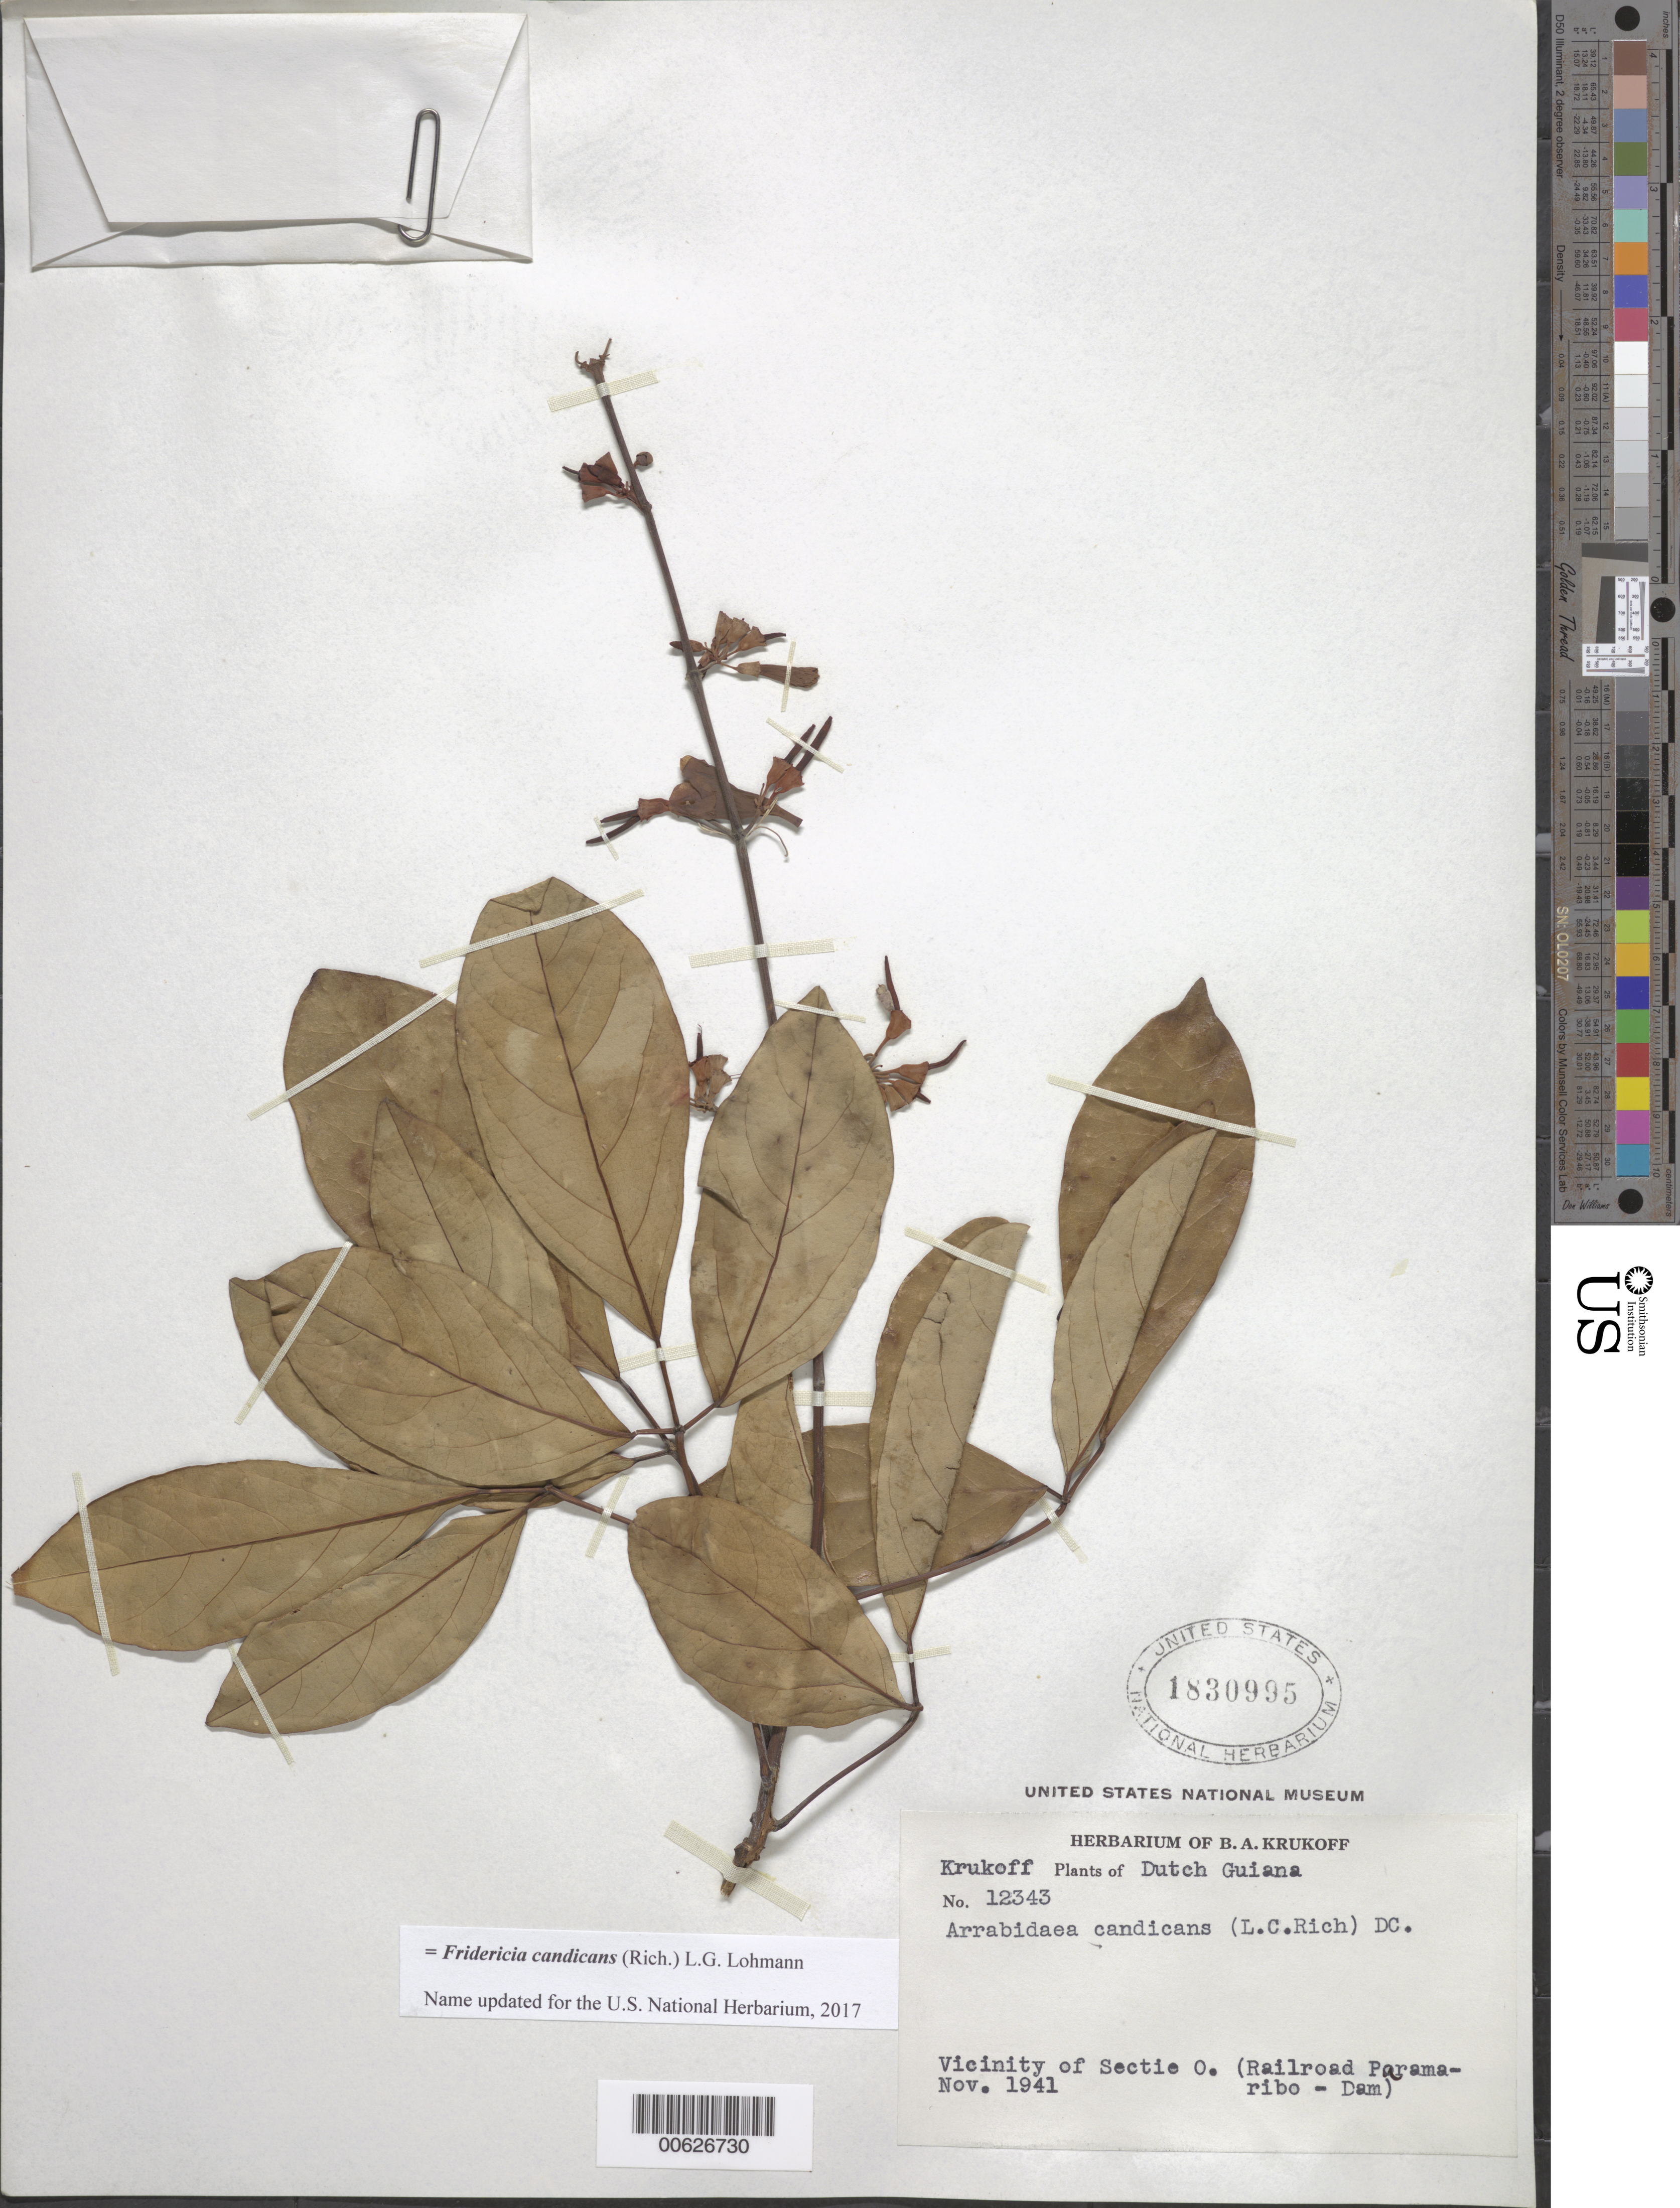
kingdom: Plantae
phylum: Tracheophyta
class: Magnoliopsida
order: Lamiales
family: Bignoniaceae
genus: Arrabidaea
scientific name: Arrabidaea candicans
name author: (Rich.) DC.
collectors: B. A. Krukoff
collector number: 12343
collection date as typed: Nov-41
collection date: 1941-11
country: Suriname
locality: Sectie O (Railroad Paramaribo-Dam)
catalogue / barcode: US 1830995